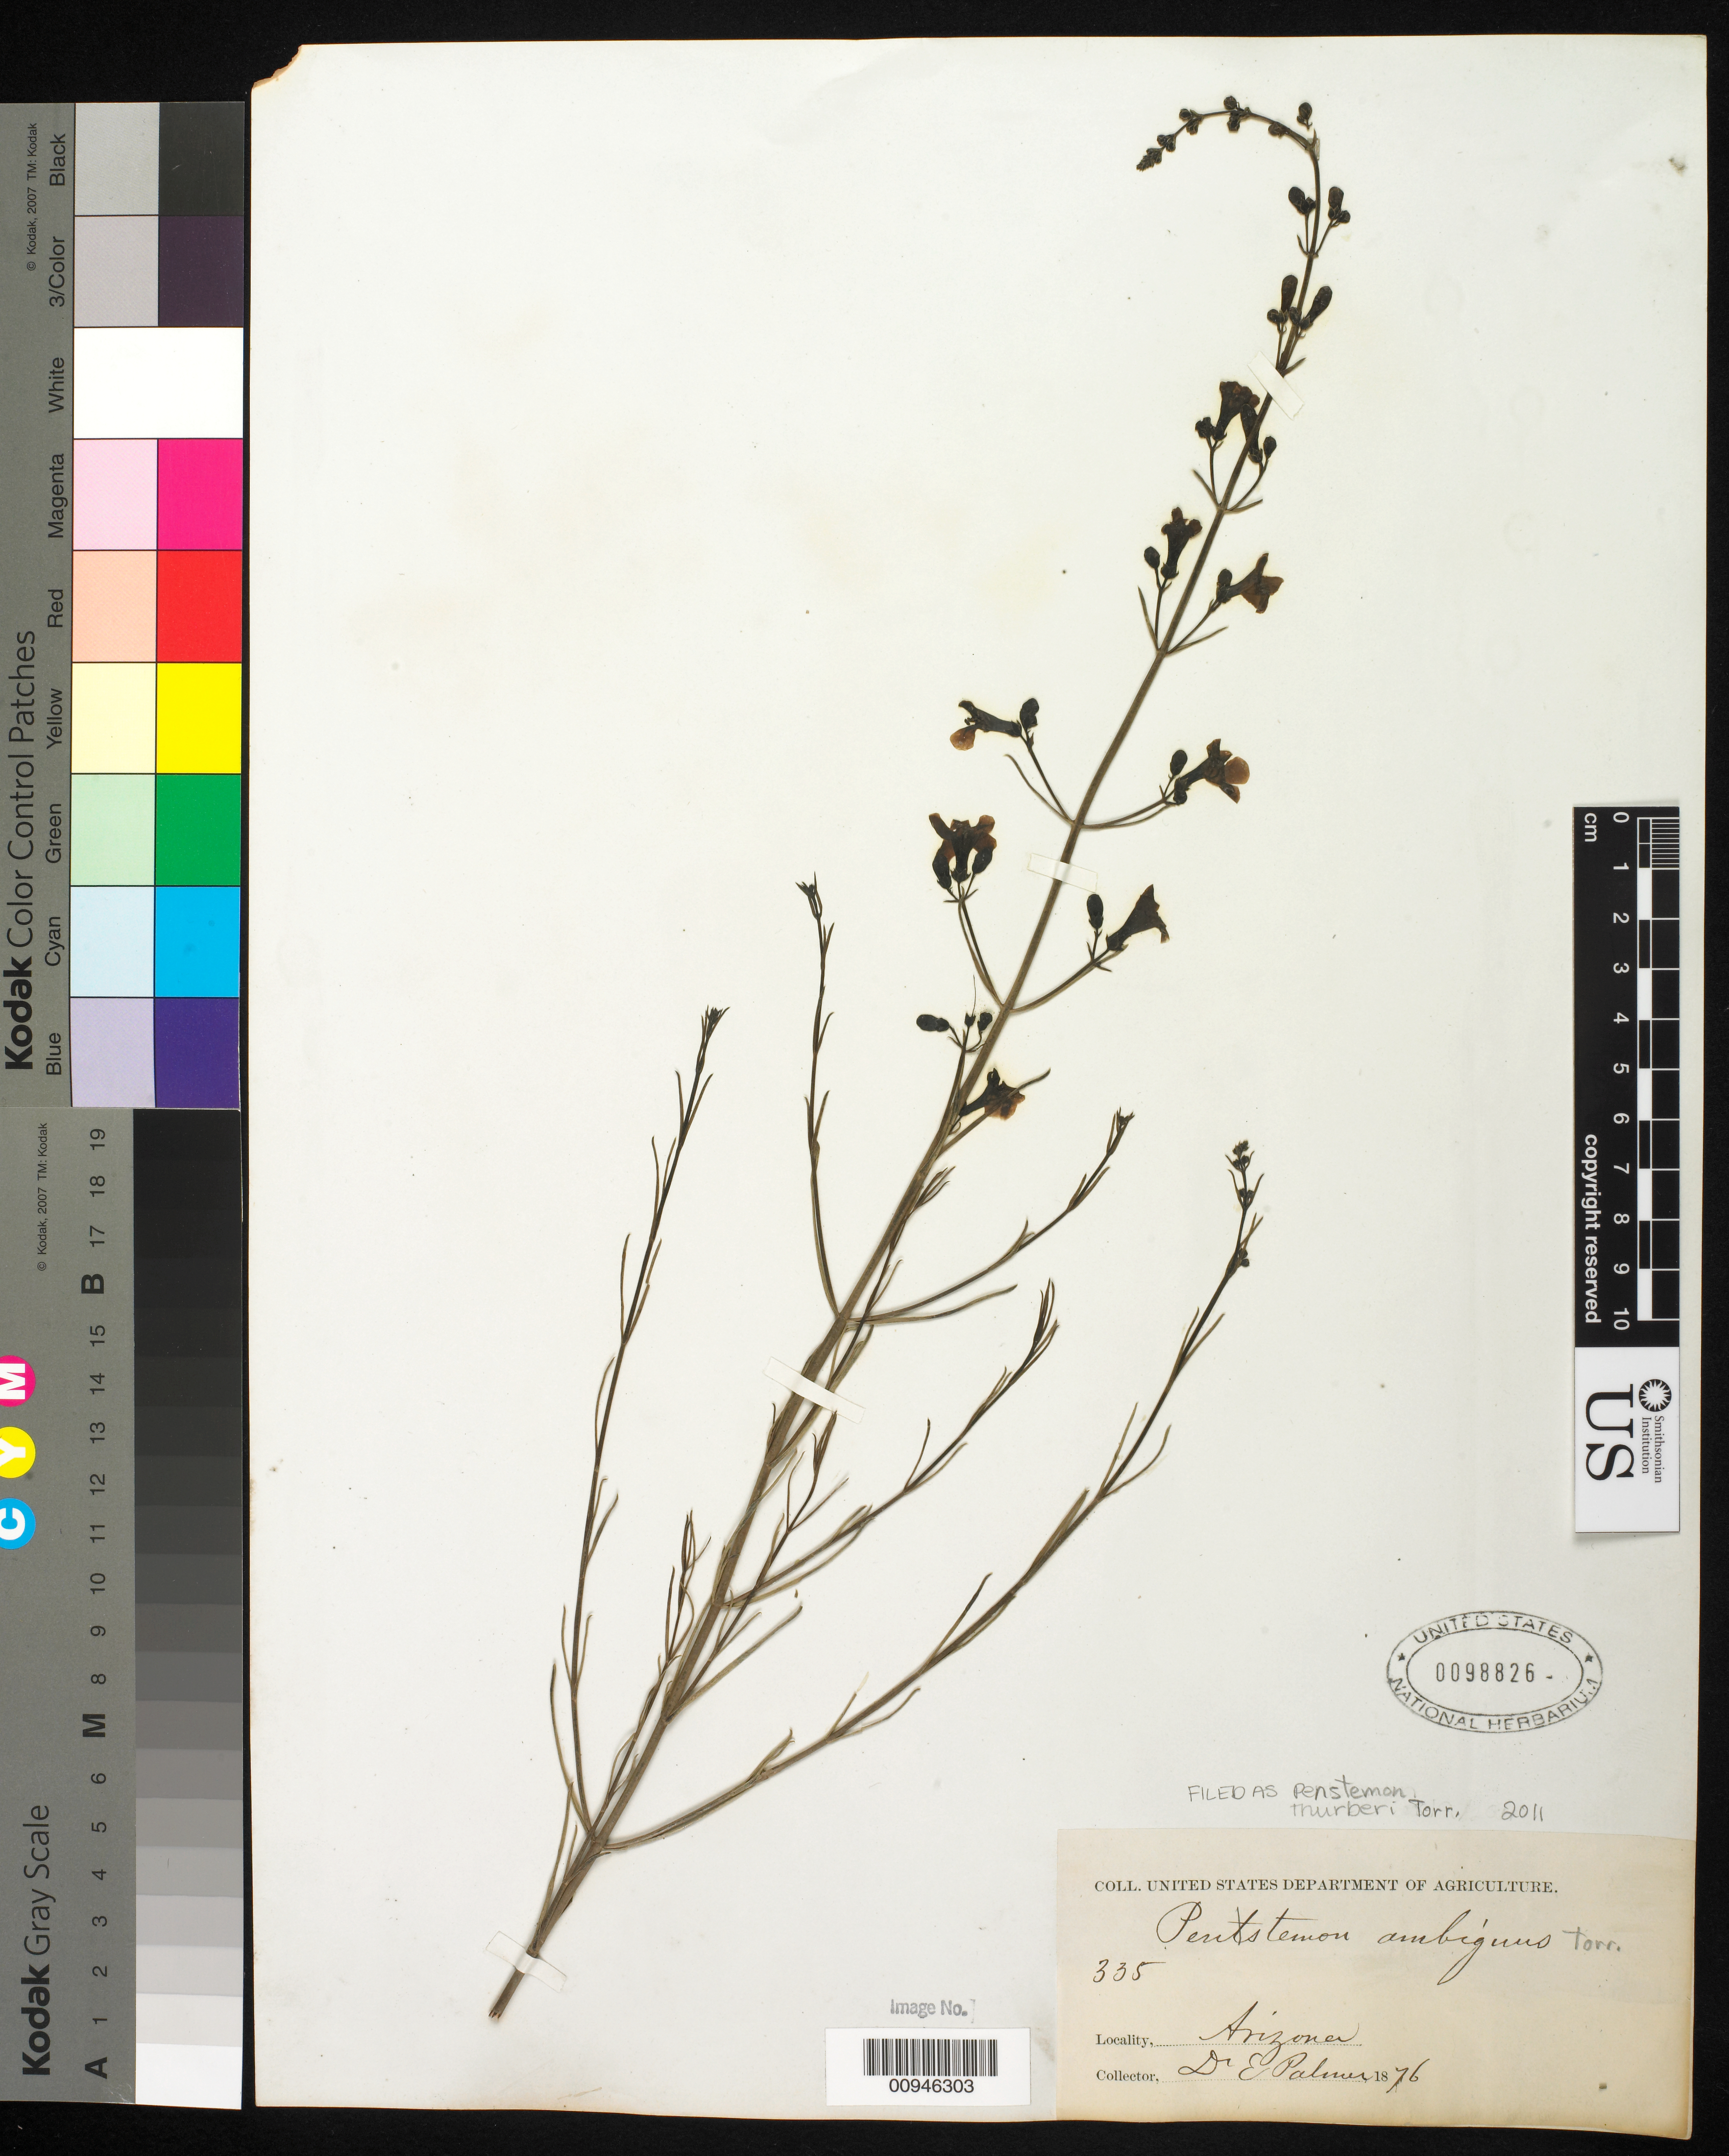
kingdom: Plantae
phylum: Tracheophyta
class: Magnoliopsida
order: Lamiales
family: Plantaginaceae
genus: Penstemon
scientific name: Penstemon thurberi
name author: Torr.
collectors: E. Palmer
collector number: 335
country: United States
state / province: Arizona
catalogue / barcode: US 98826